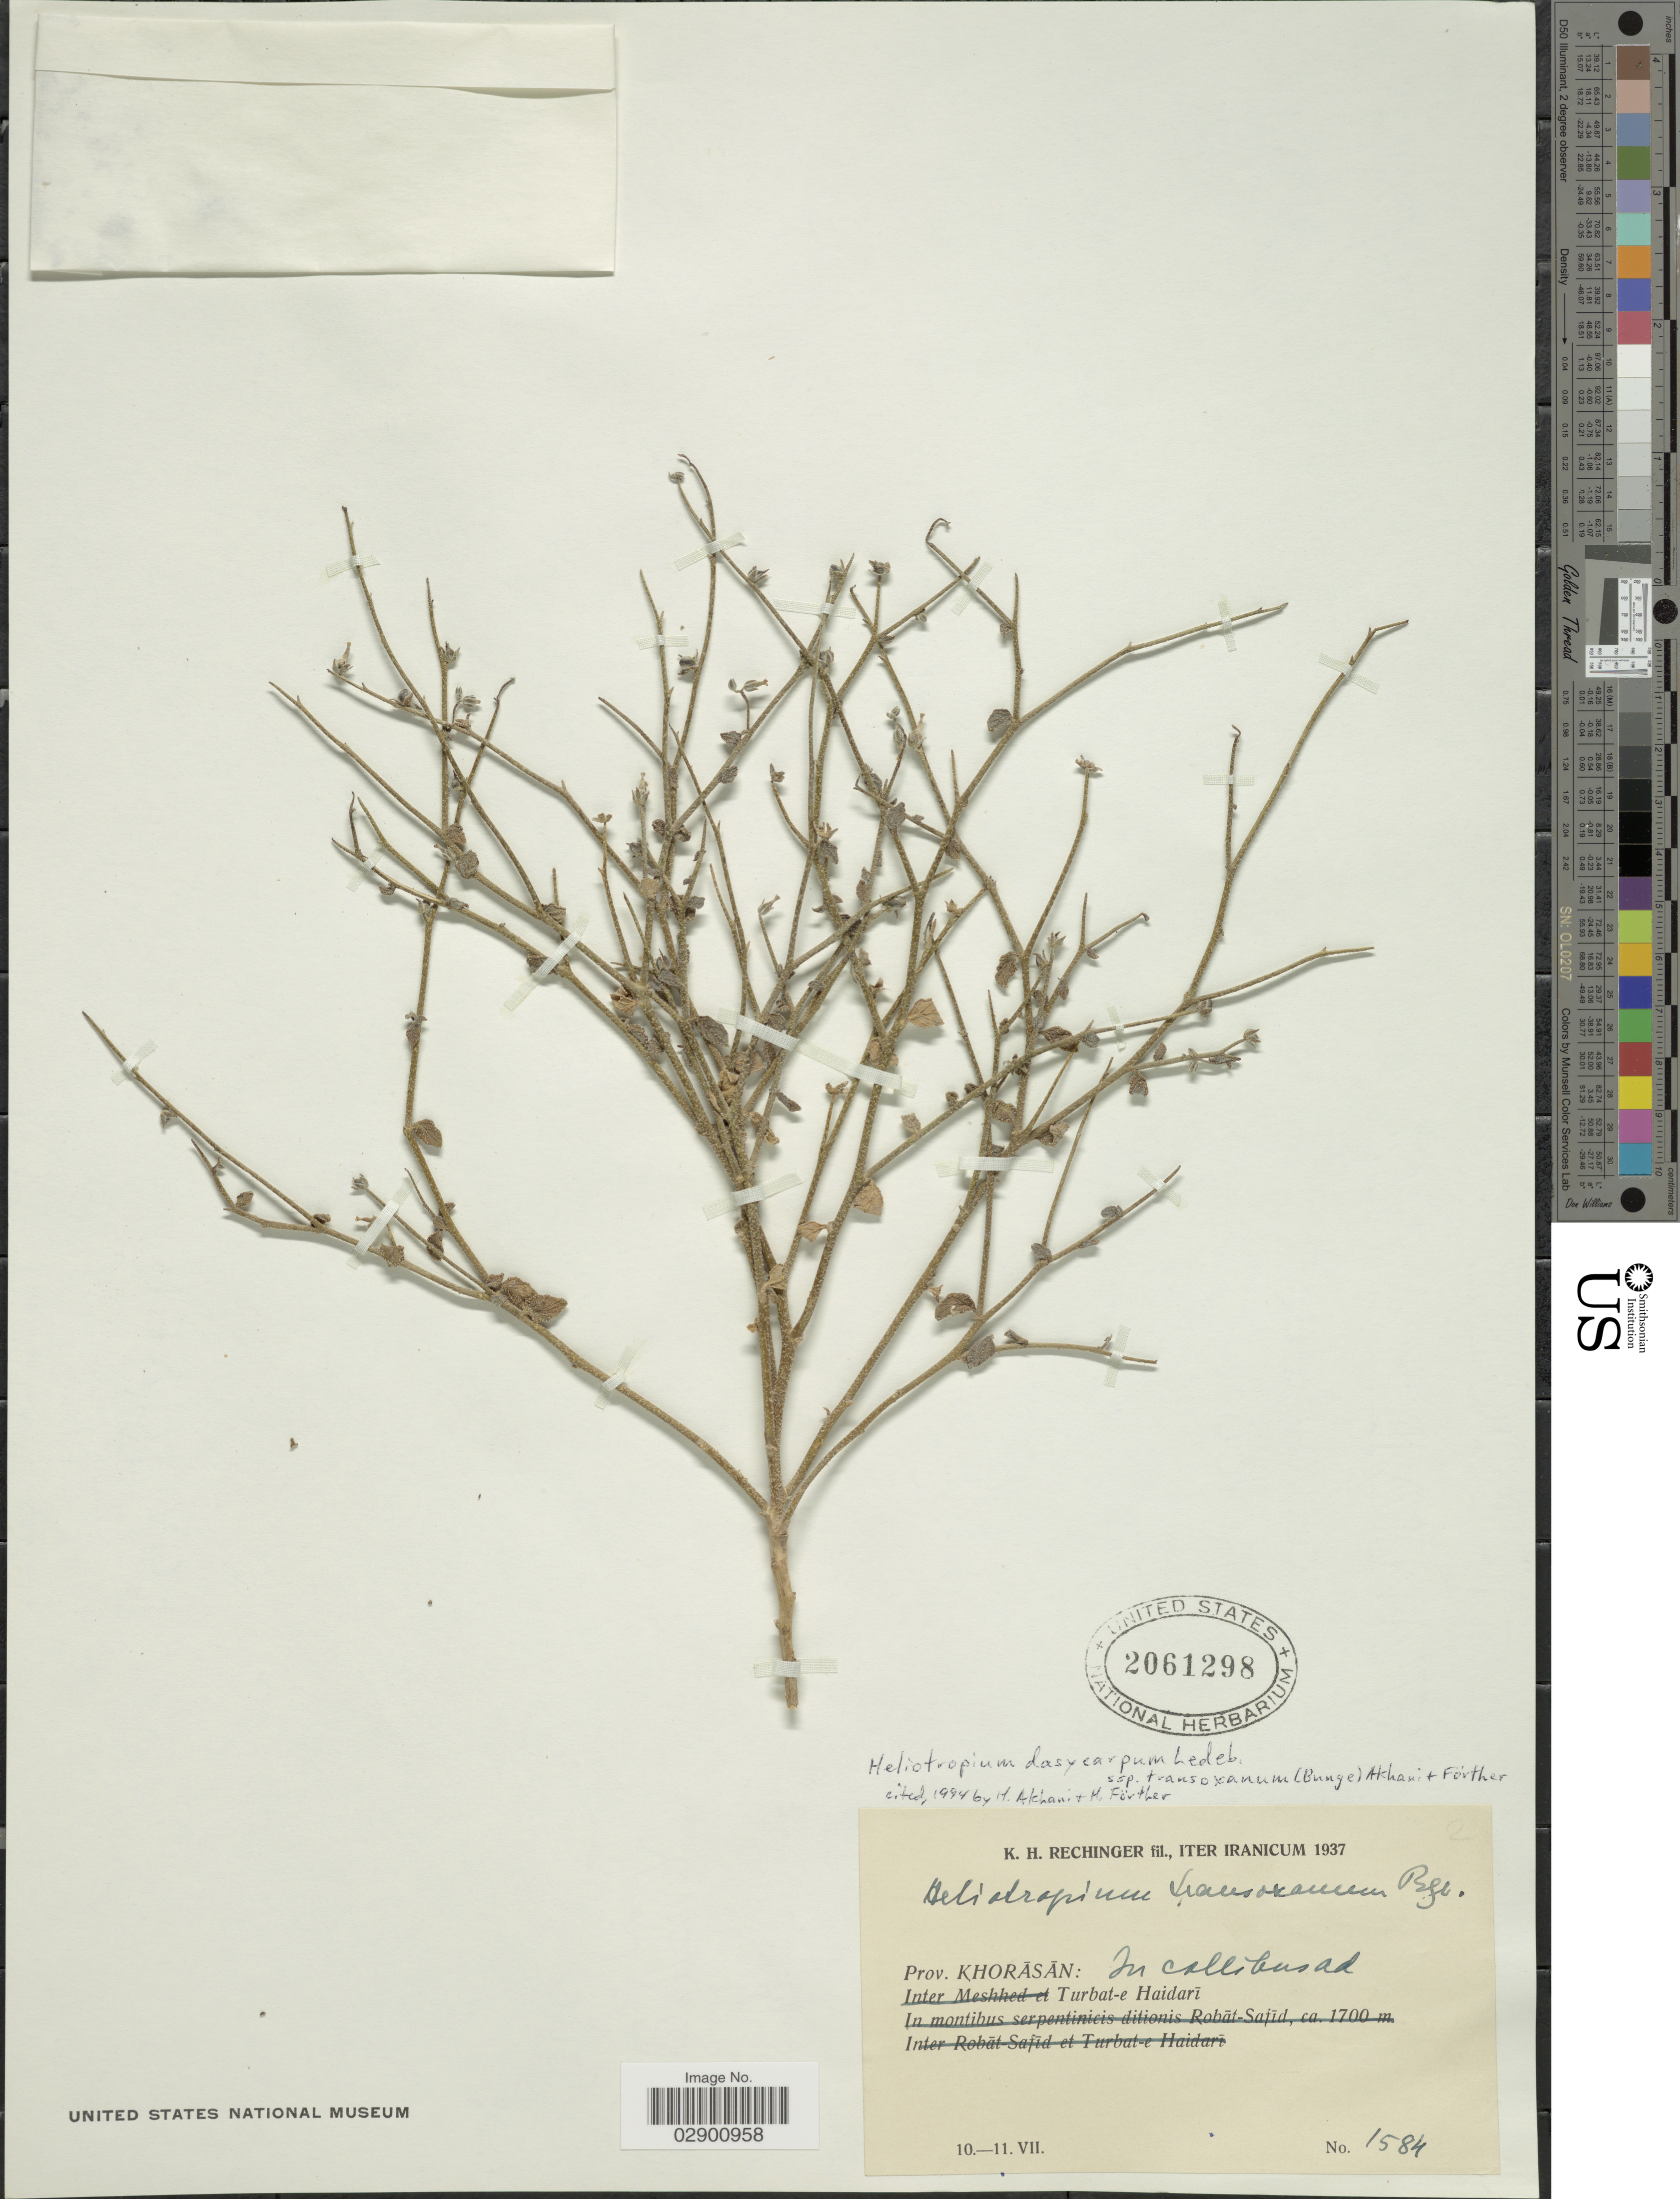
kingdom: Plantae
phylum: Tracheophyta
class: Magnoliopsida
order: Boraginales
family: Heliotropiaceae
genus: Heliotropium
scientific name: Heliotropium dasycarpum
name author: Ledeb.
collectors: K. H. Rechinger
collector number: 1584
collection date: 1937-07-10/1937-07-11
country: Iran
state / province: Khorasan [obsolete]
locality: Iranicum. Prov. Khorāsān: Turbat-e Haidarī.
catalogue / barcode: US 2061298